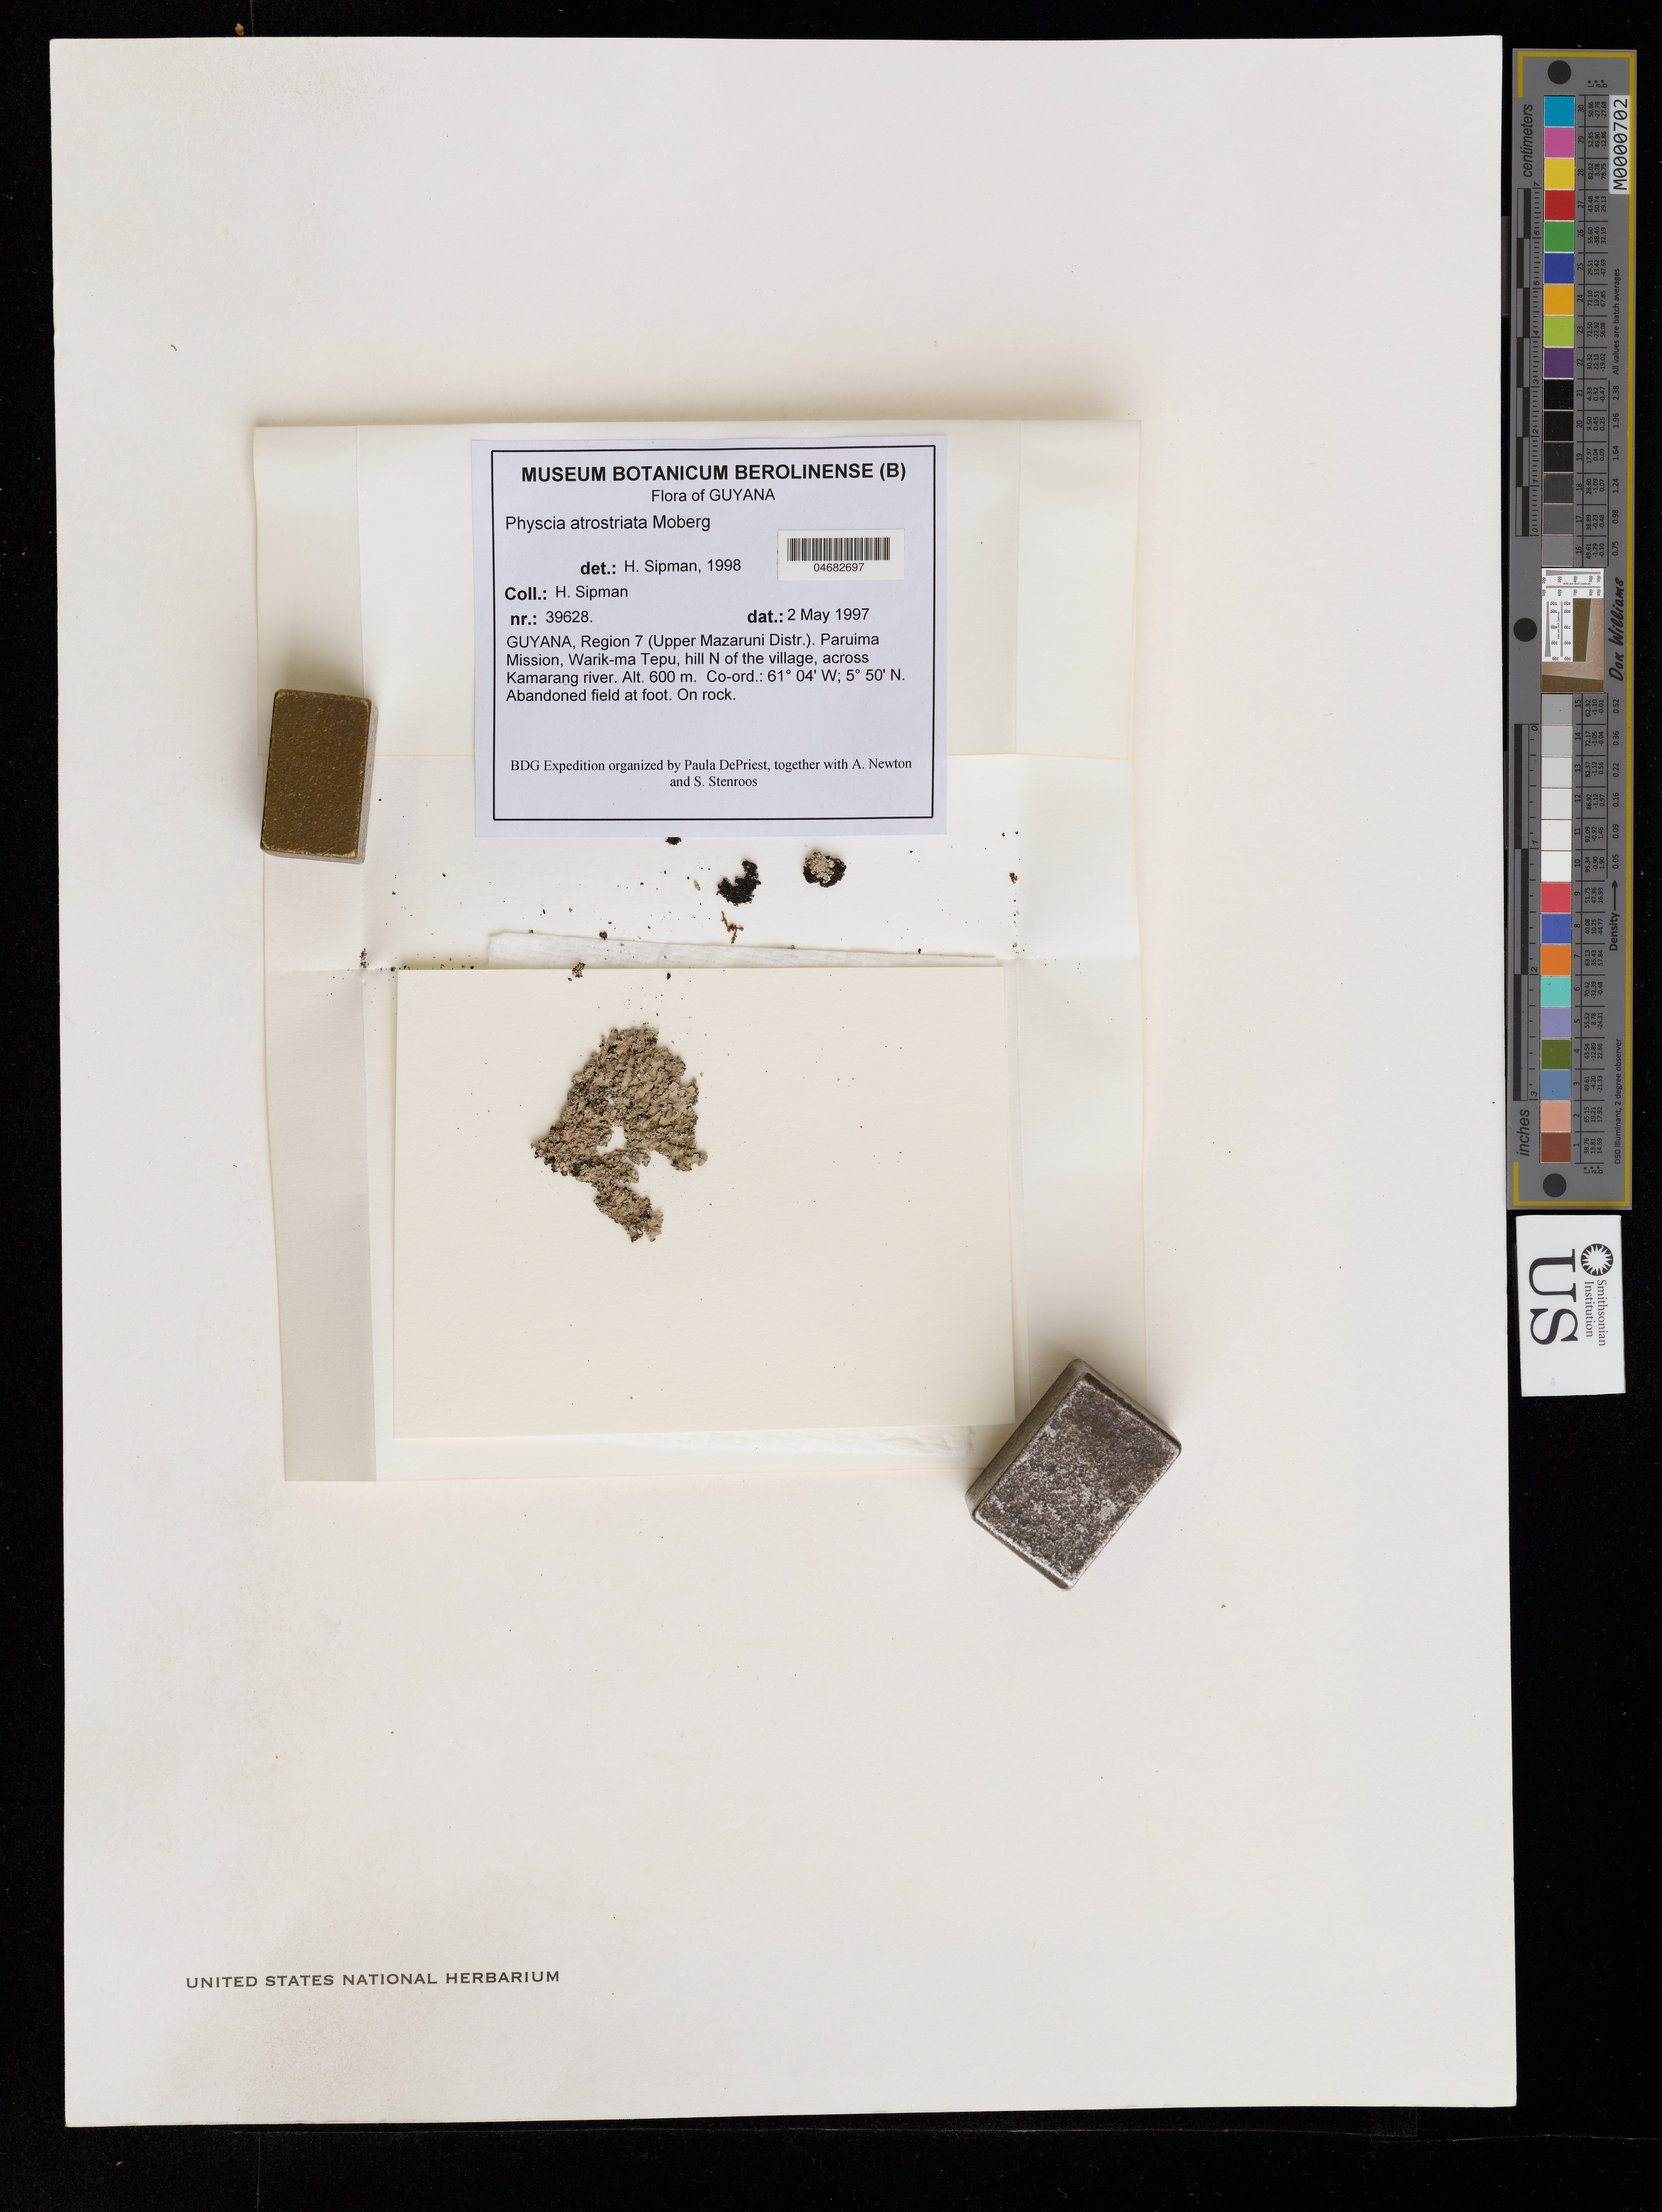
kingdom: Fungi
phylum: Ascomycota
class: Lecanoromycetes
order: Caliciales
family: Physciaceae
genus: Physcia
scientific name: Physcia atrostriata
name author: Moberg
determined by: Sipman, H.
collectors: H. Sipman et al.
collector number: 39628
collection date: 1997-05-02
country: Guyana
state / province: Mazaruni-Potaro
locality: Region 7 (Upper Mazaruni Dist.). Paruima Mission, Warik-ma Tepu, hill N of the village, across Kamarang River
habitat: Abandoned field at foot. On rock.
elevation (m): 600